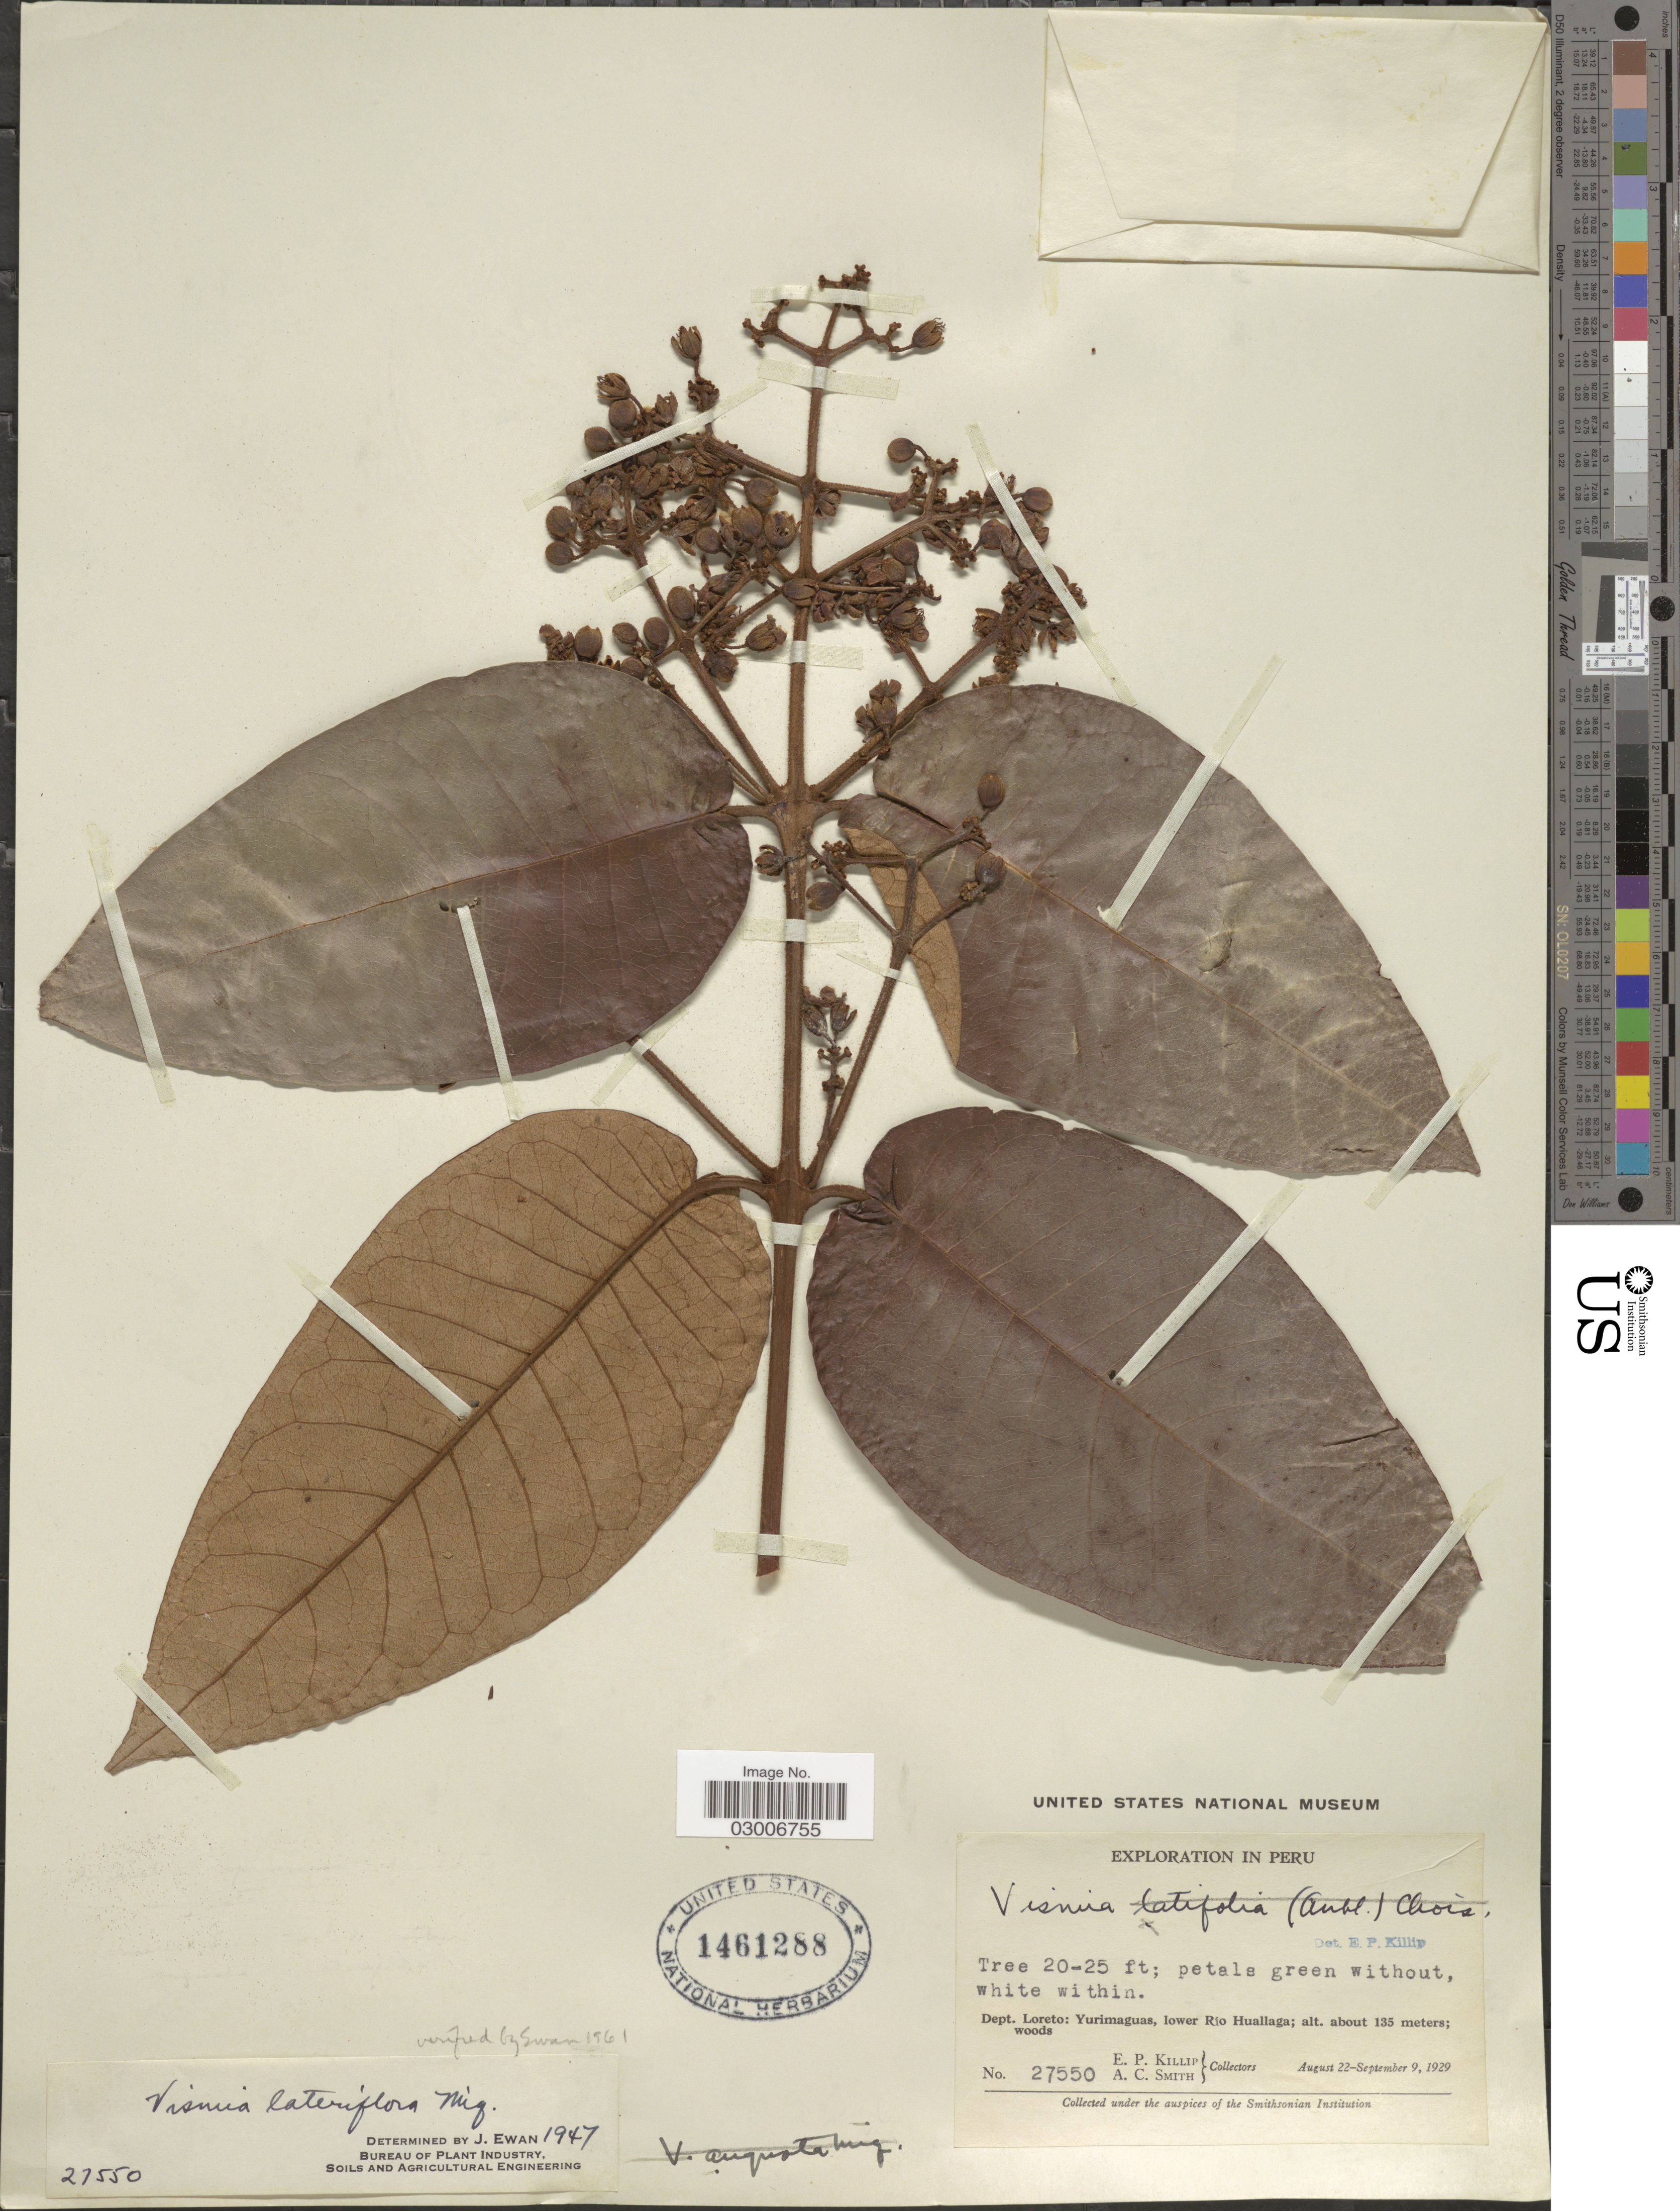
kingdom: Plantae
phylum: Tracheophyta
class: Magnoliopsida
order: Malpighiales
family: Hypericaceae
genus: Vismia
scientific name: Vismia lateriflora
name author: Ducke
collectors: E. P. Killip & A. C. Smith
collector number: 27550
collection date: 1929-08-22/1929-09-09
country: Peru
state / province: Loreto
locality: Dept. Loreto: Yurimaguas, Lower Río Huallaga.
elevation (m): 135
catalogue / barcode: US 1461288